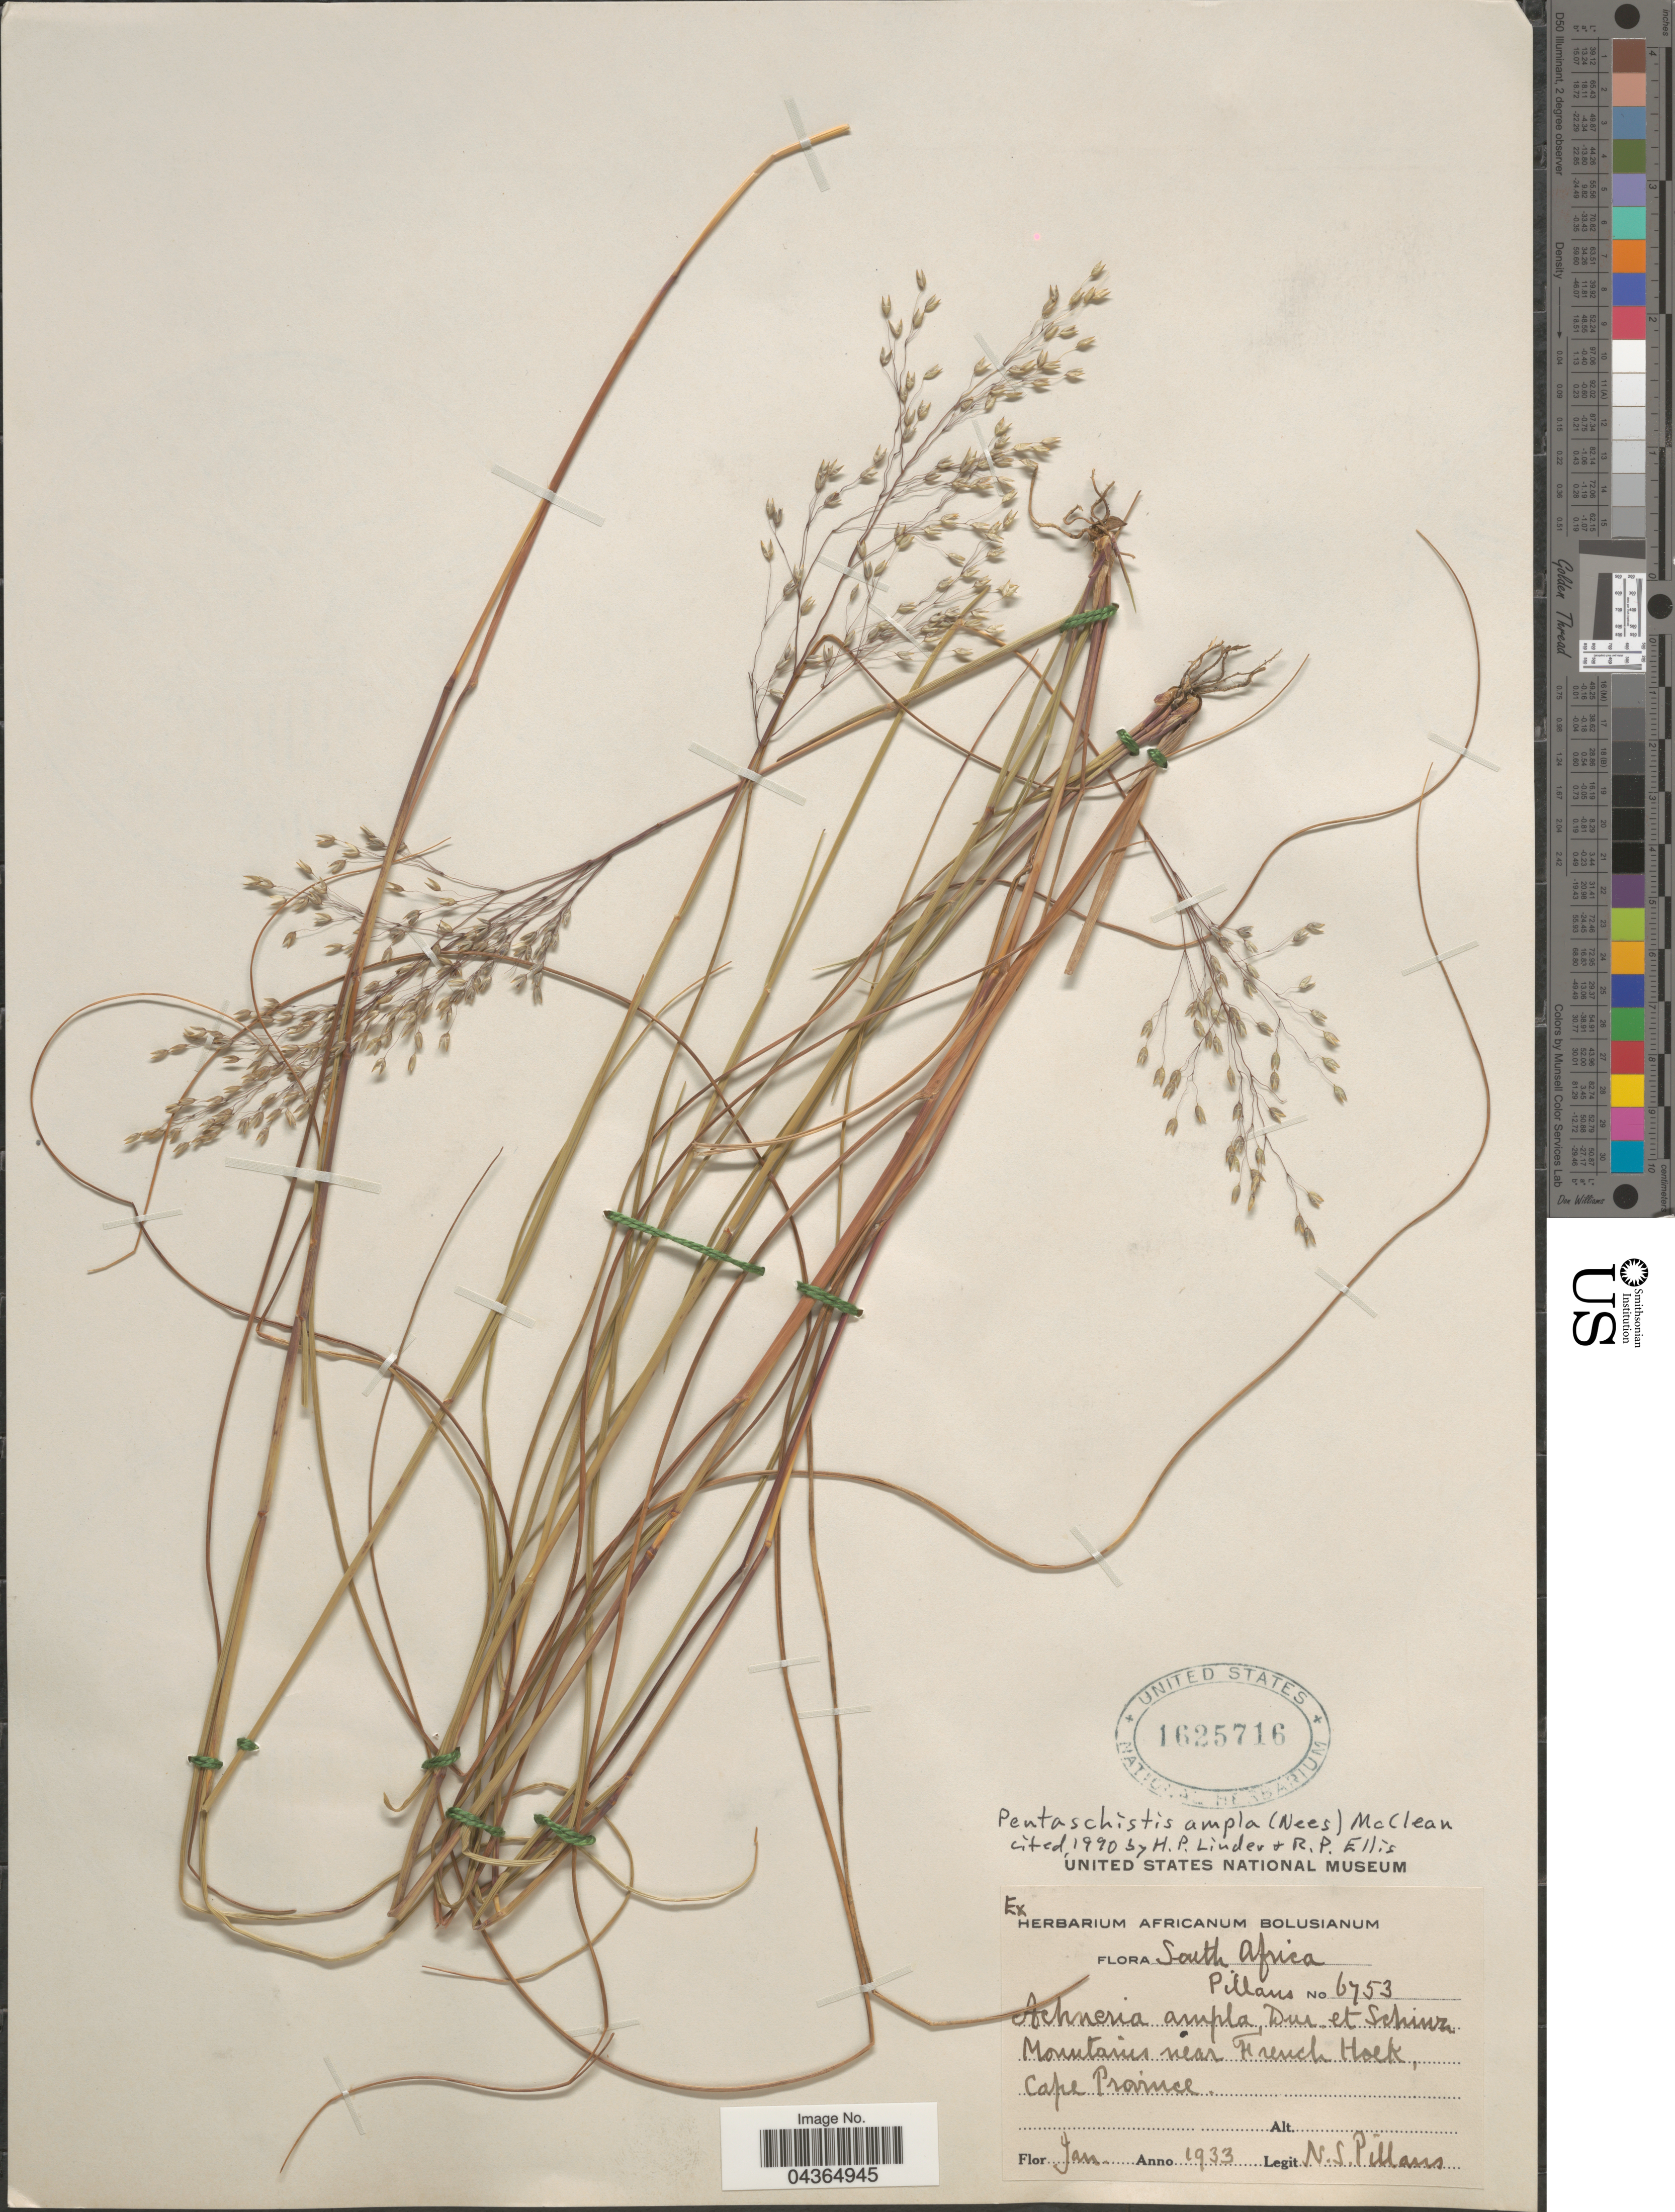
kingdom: Plantae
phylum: Tracheophyta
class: Liliopsida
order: Poales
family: Poaceae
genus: Pentameris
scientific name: Pentameris ampla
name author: (Nees) Galley & H.P. Linder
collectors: N. S. Pillans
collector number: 6753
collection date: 1933-01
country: South Africa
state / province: Western Cape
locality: Mountains near French Hoek.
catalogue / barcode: US 1625716